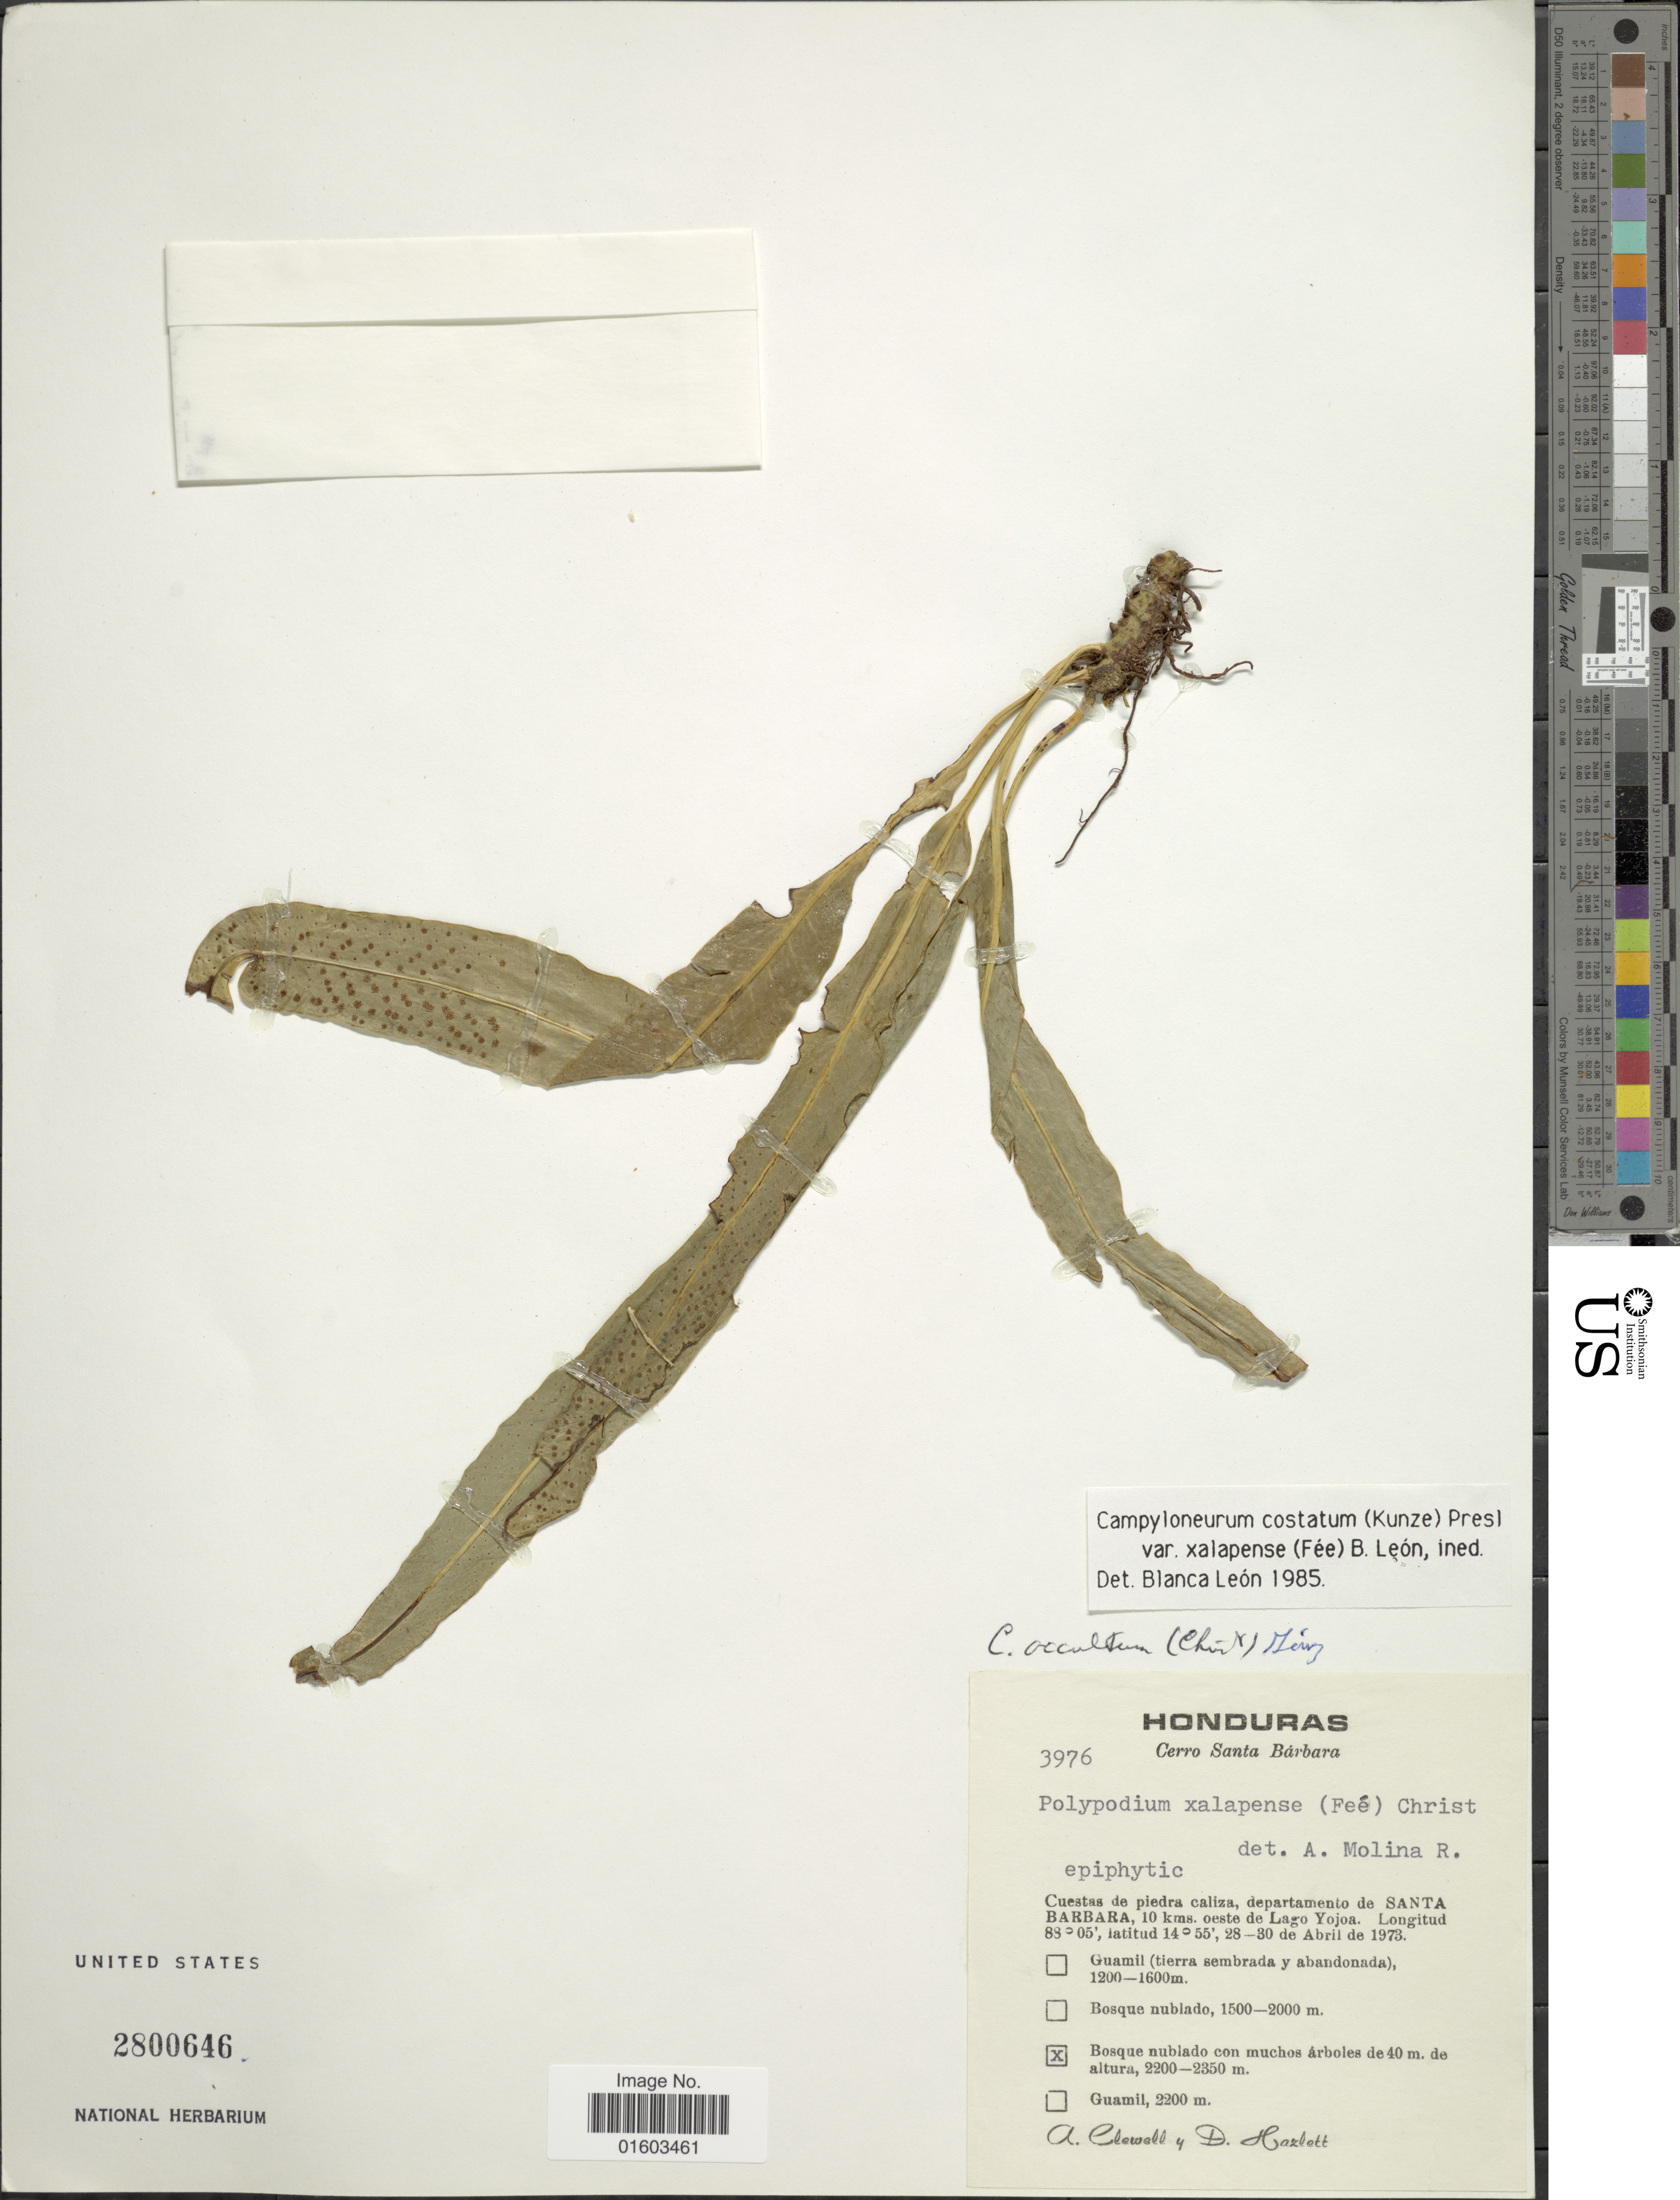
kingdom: Plantae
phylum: Tracheophyta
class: Polypodiopsida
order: Polypodiales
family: Polypodiaceae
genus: Campyloneurum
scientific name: Campyloneurum xalapense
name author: Fée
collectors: A. Clewell & D. Hazlett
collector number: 3976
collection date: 1973-04-28/1973-04-30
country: Honduras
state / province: Santa Bárbara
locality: Cuestas de piedra caliza, departamento de Santa Barbara, 10 kms, oeste de Lago Yojoa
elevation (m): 2200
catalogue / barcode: US 2800646